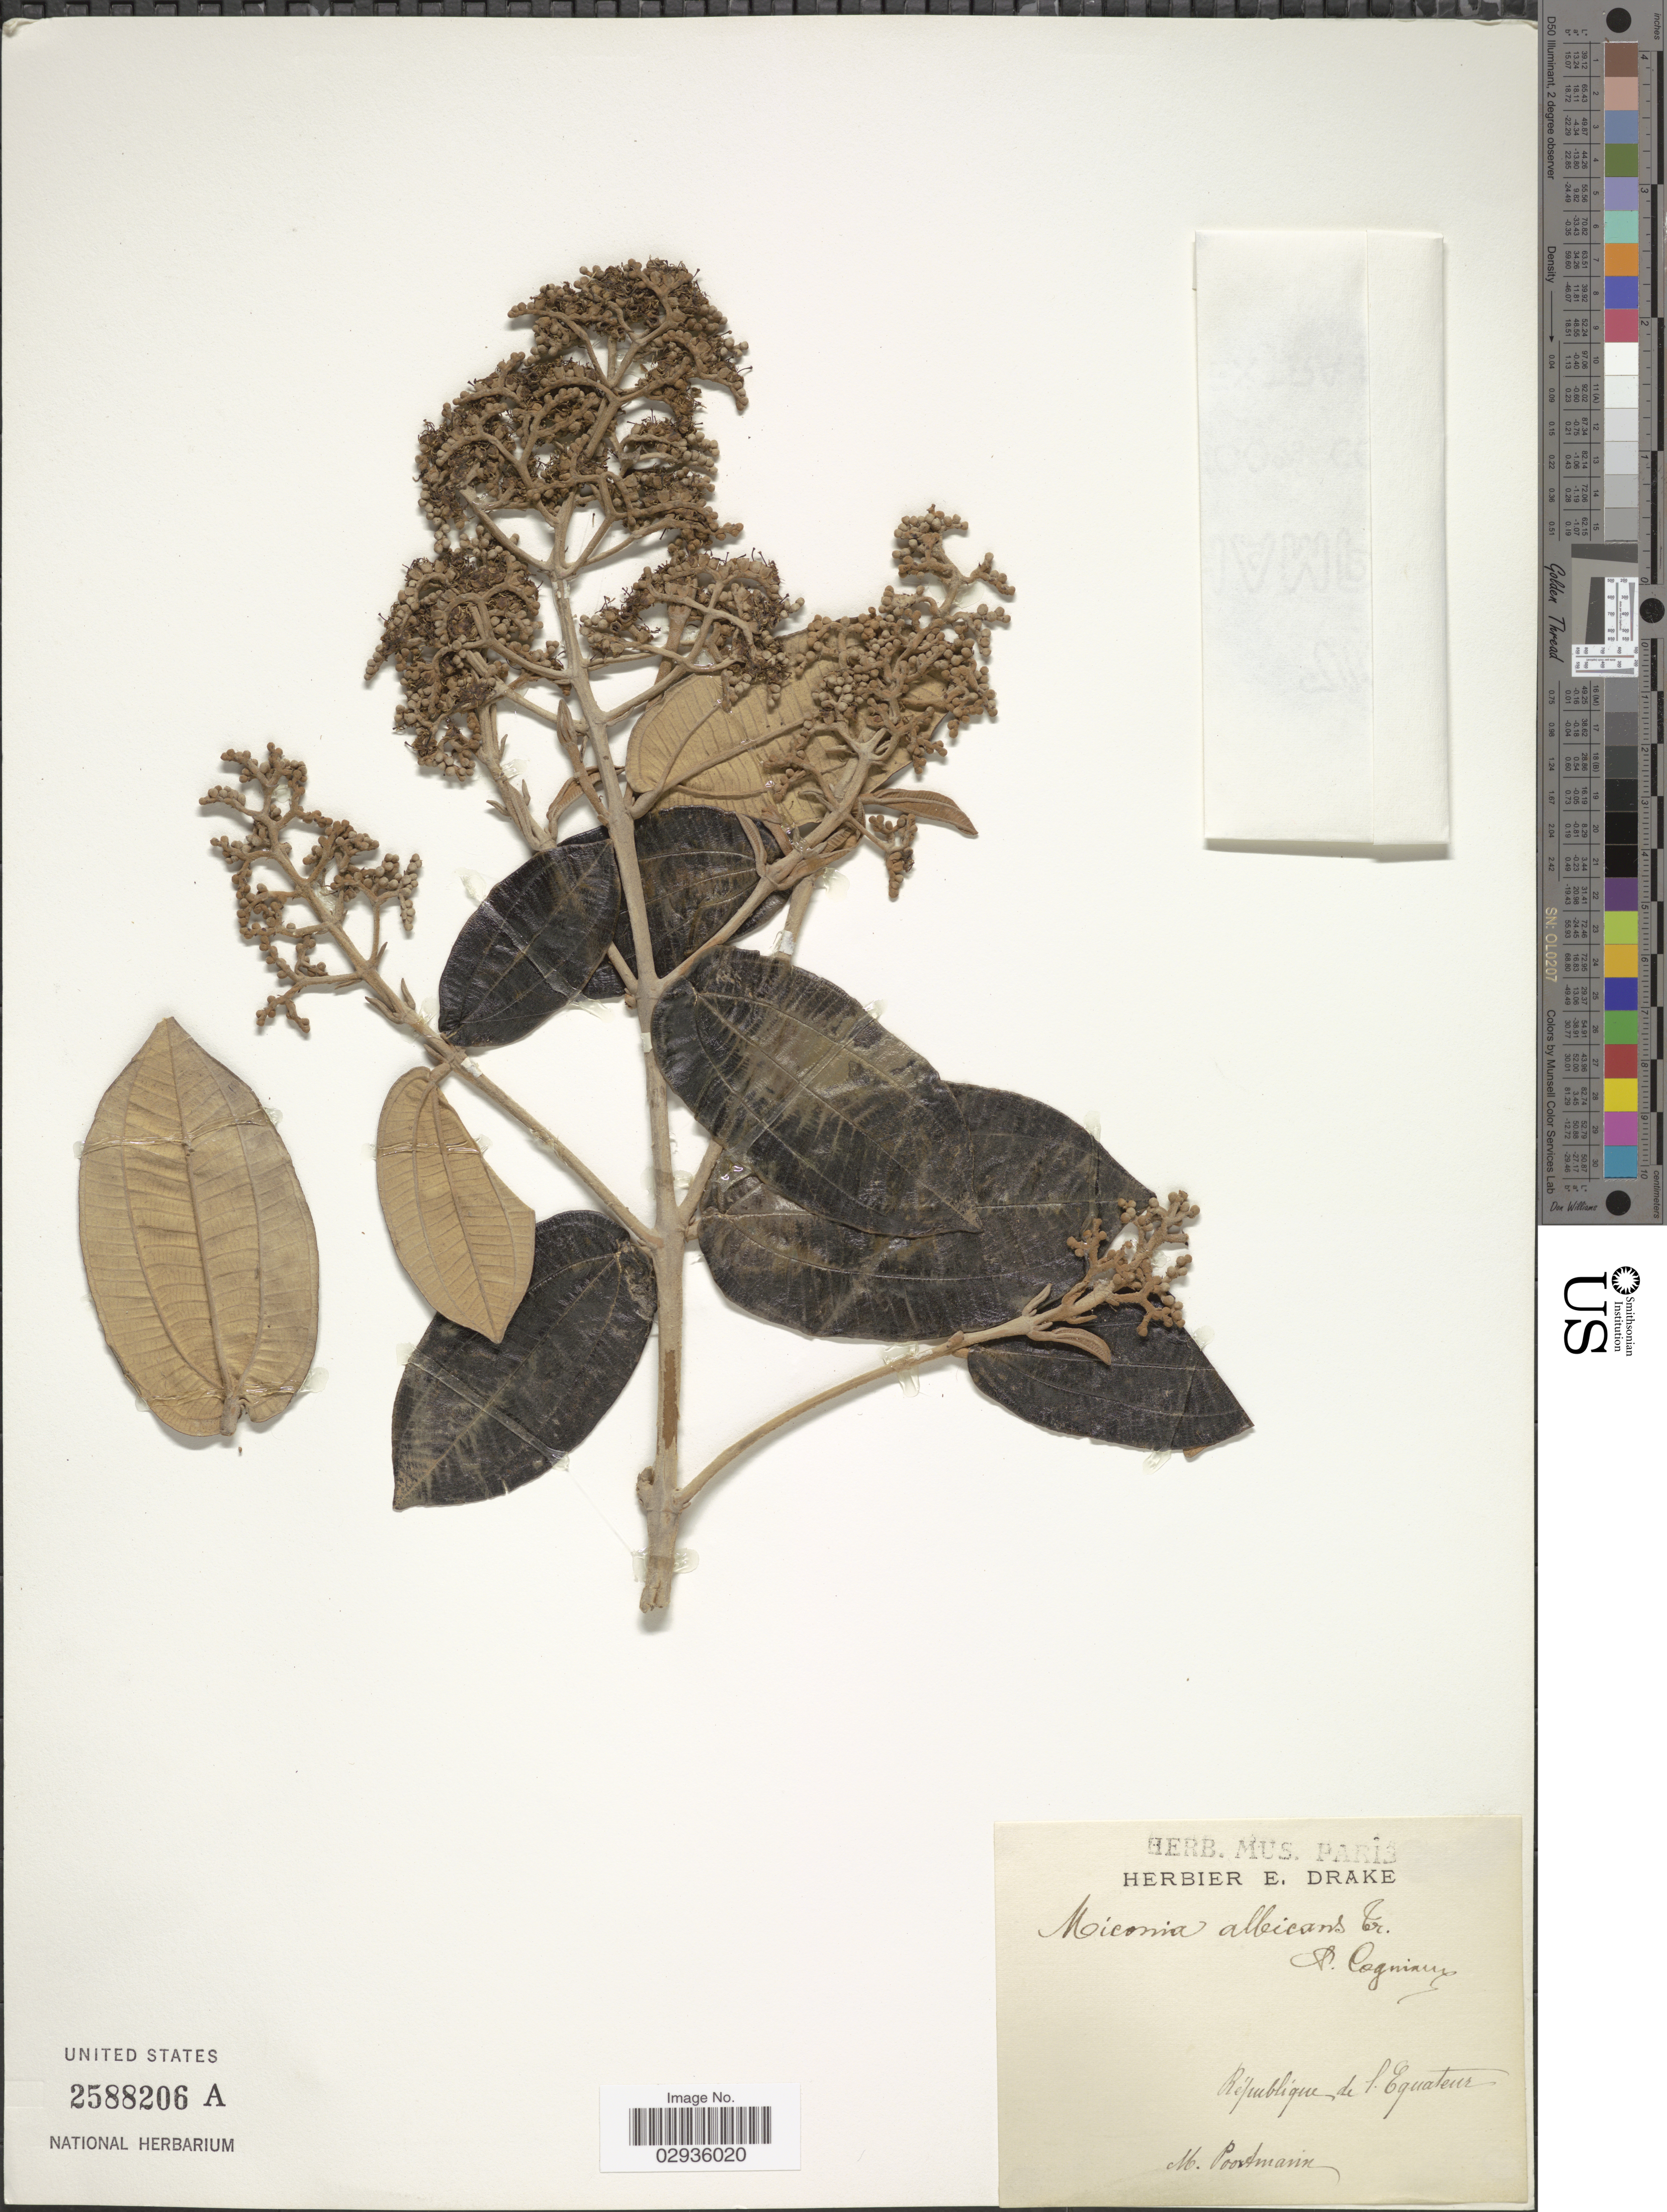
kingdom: Plantae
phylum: Tracheophyta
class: Magnoliopsida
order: Myrtales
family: Melastomataceae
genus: Miconia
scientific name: Miconia albicans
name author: (Sw.) Steud.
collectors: M. Poortmann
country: Ecuador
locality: République de l'Equateur.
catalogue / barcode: US 2588206A